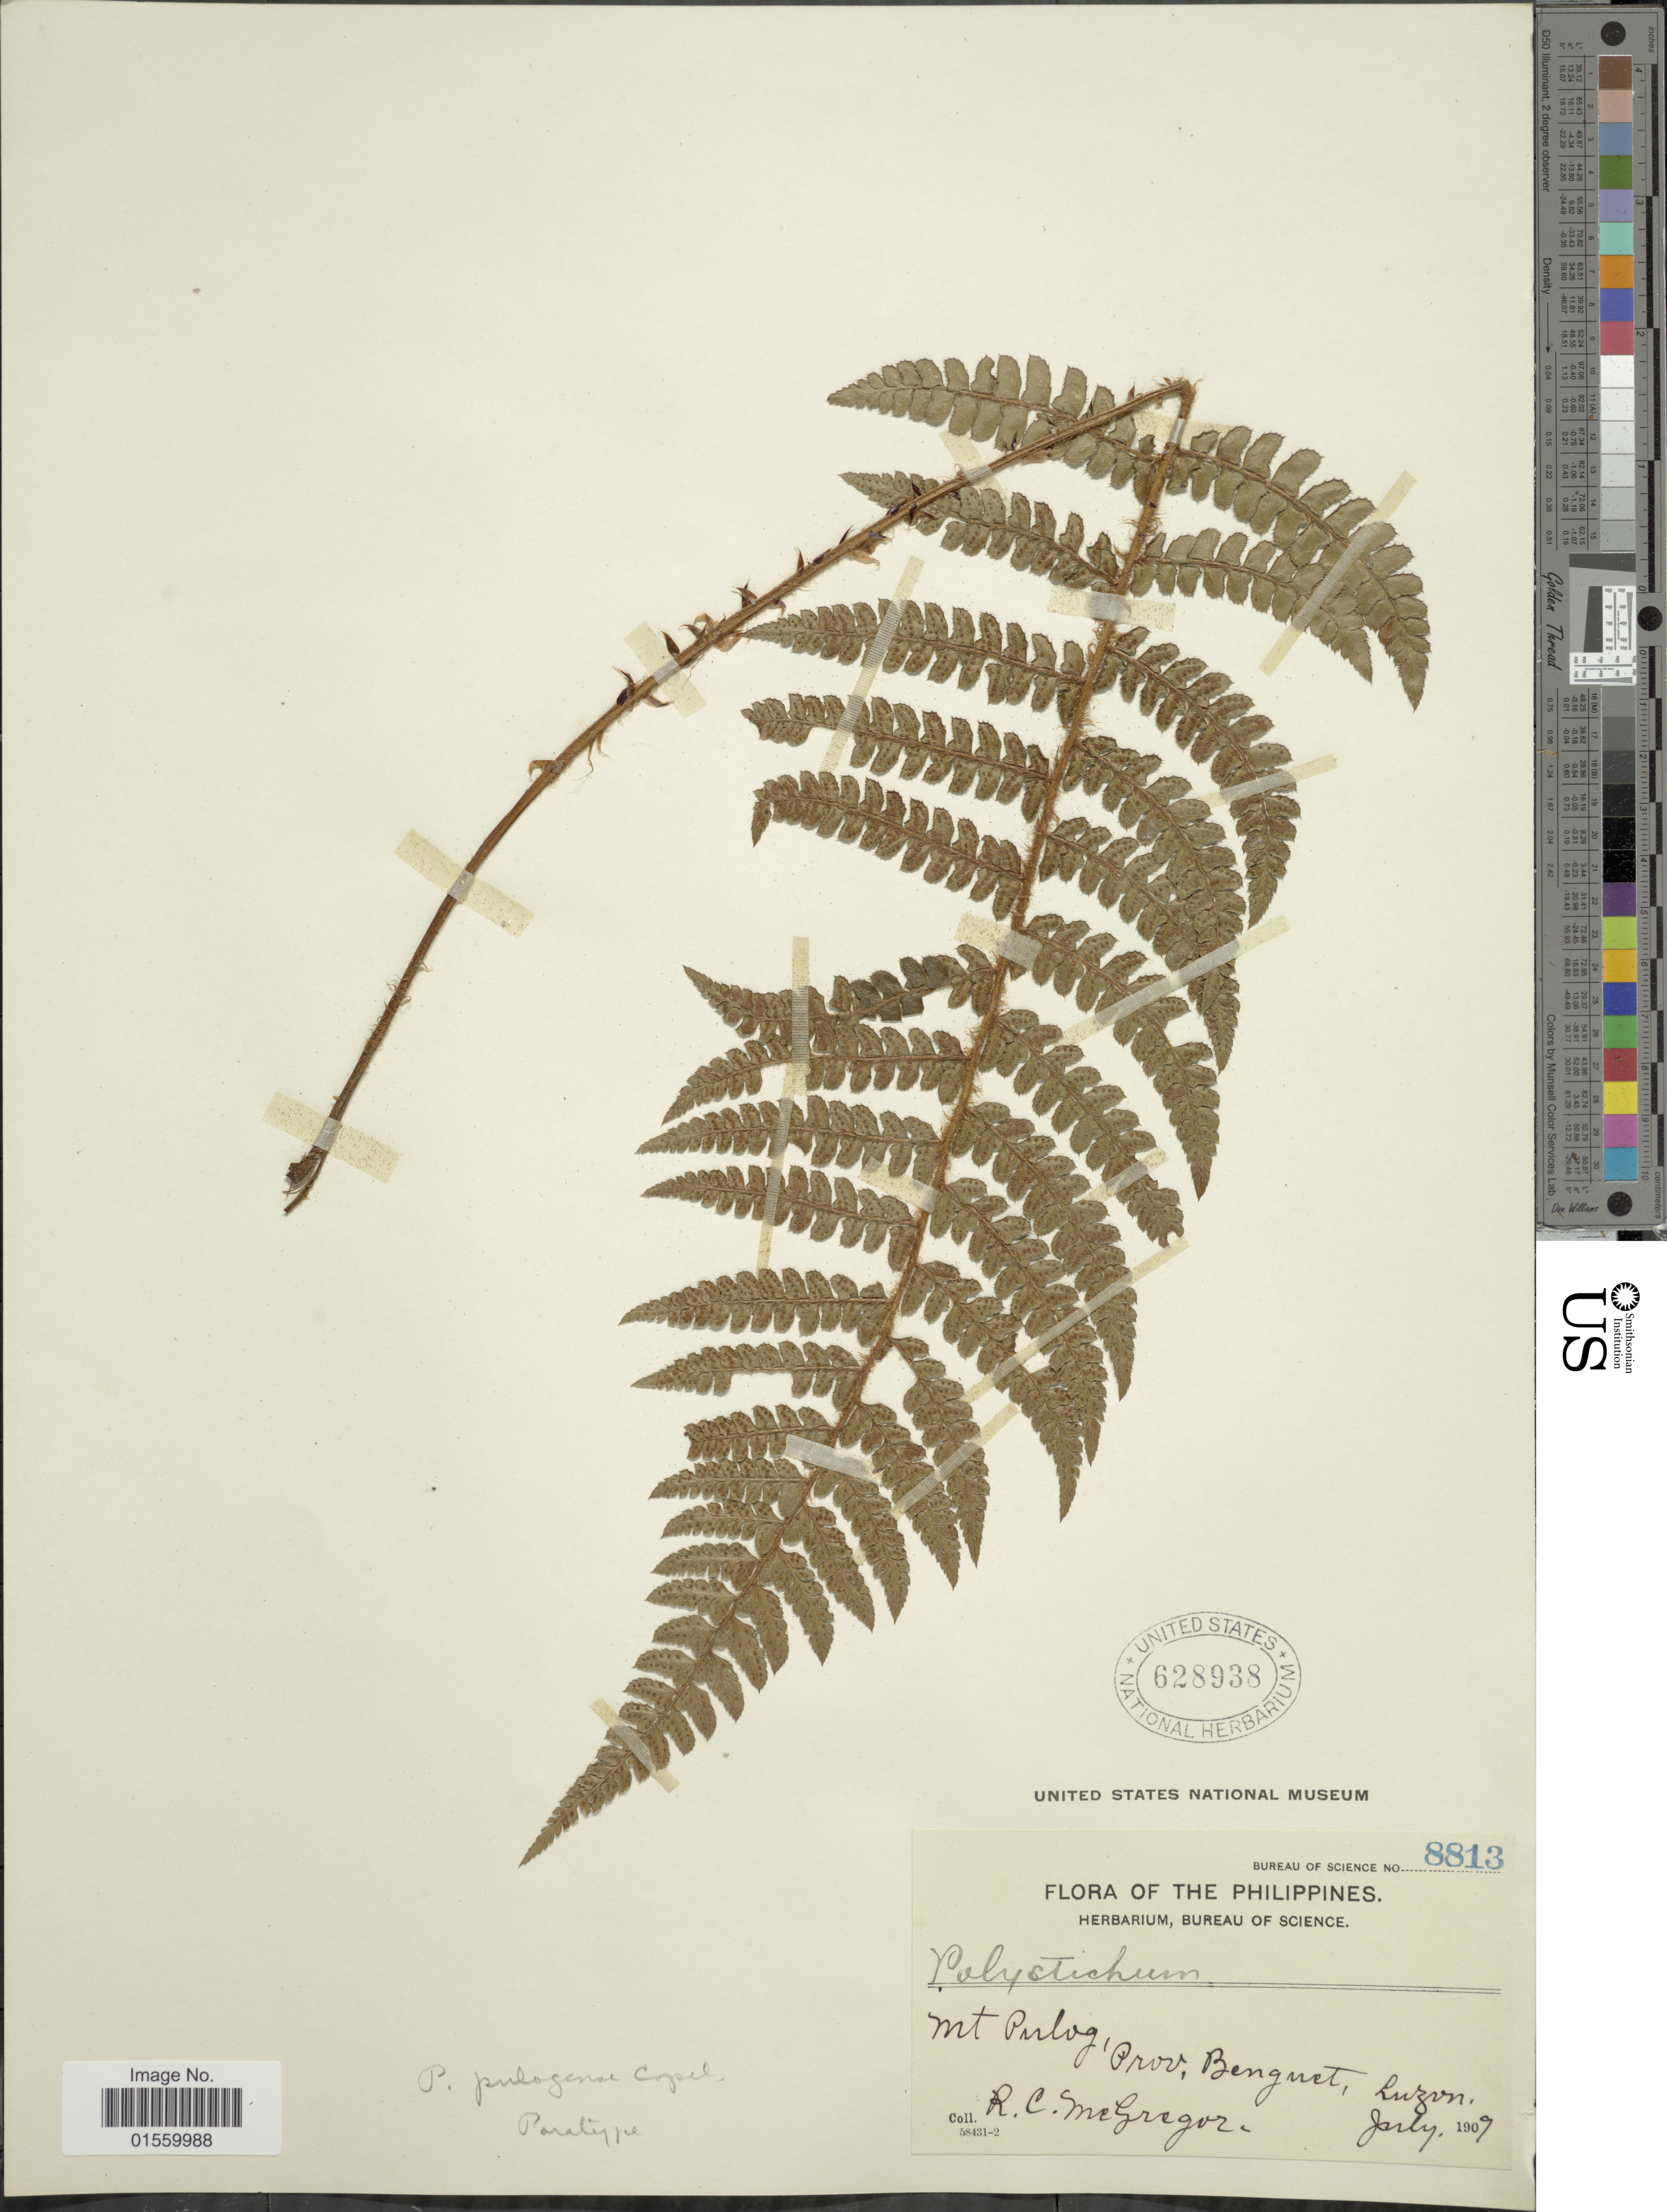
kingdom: Plantae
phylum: Tracheophyta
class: Polypodiopsida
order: Polypodiales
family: Dryopteridaceae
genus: Polystichum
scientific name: Polystichum pulogense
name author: Copel.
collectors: R. C. McGregor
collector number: Bureau of Science 8813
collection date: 1970-07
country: Philippines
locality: Mt. Pulog, Prov. Benguet, Luzon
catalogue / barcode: US 628938